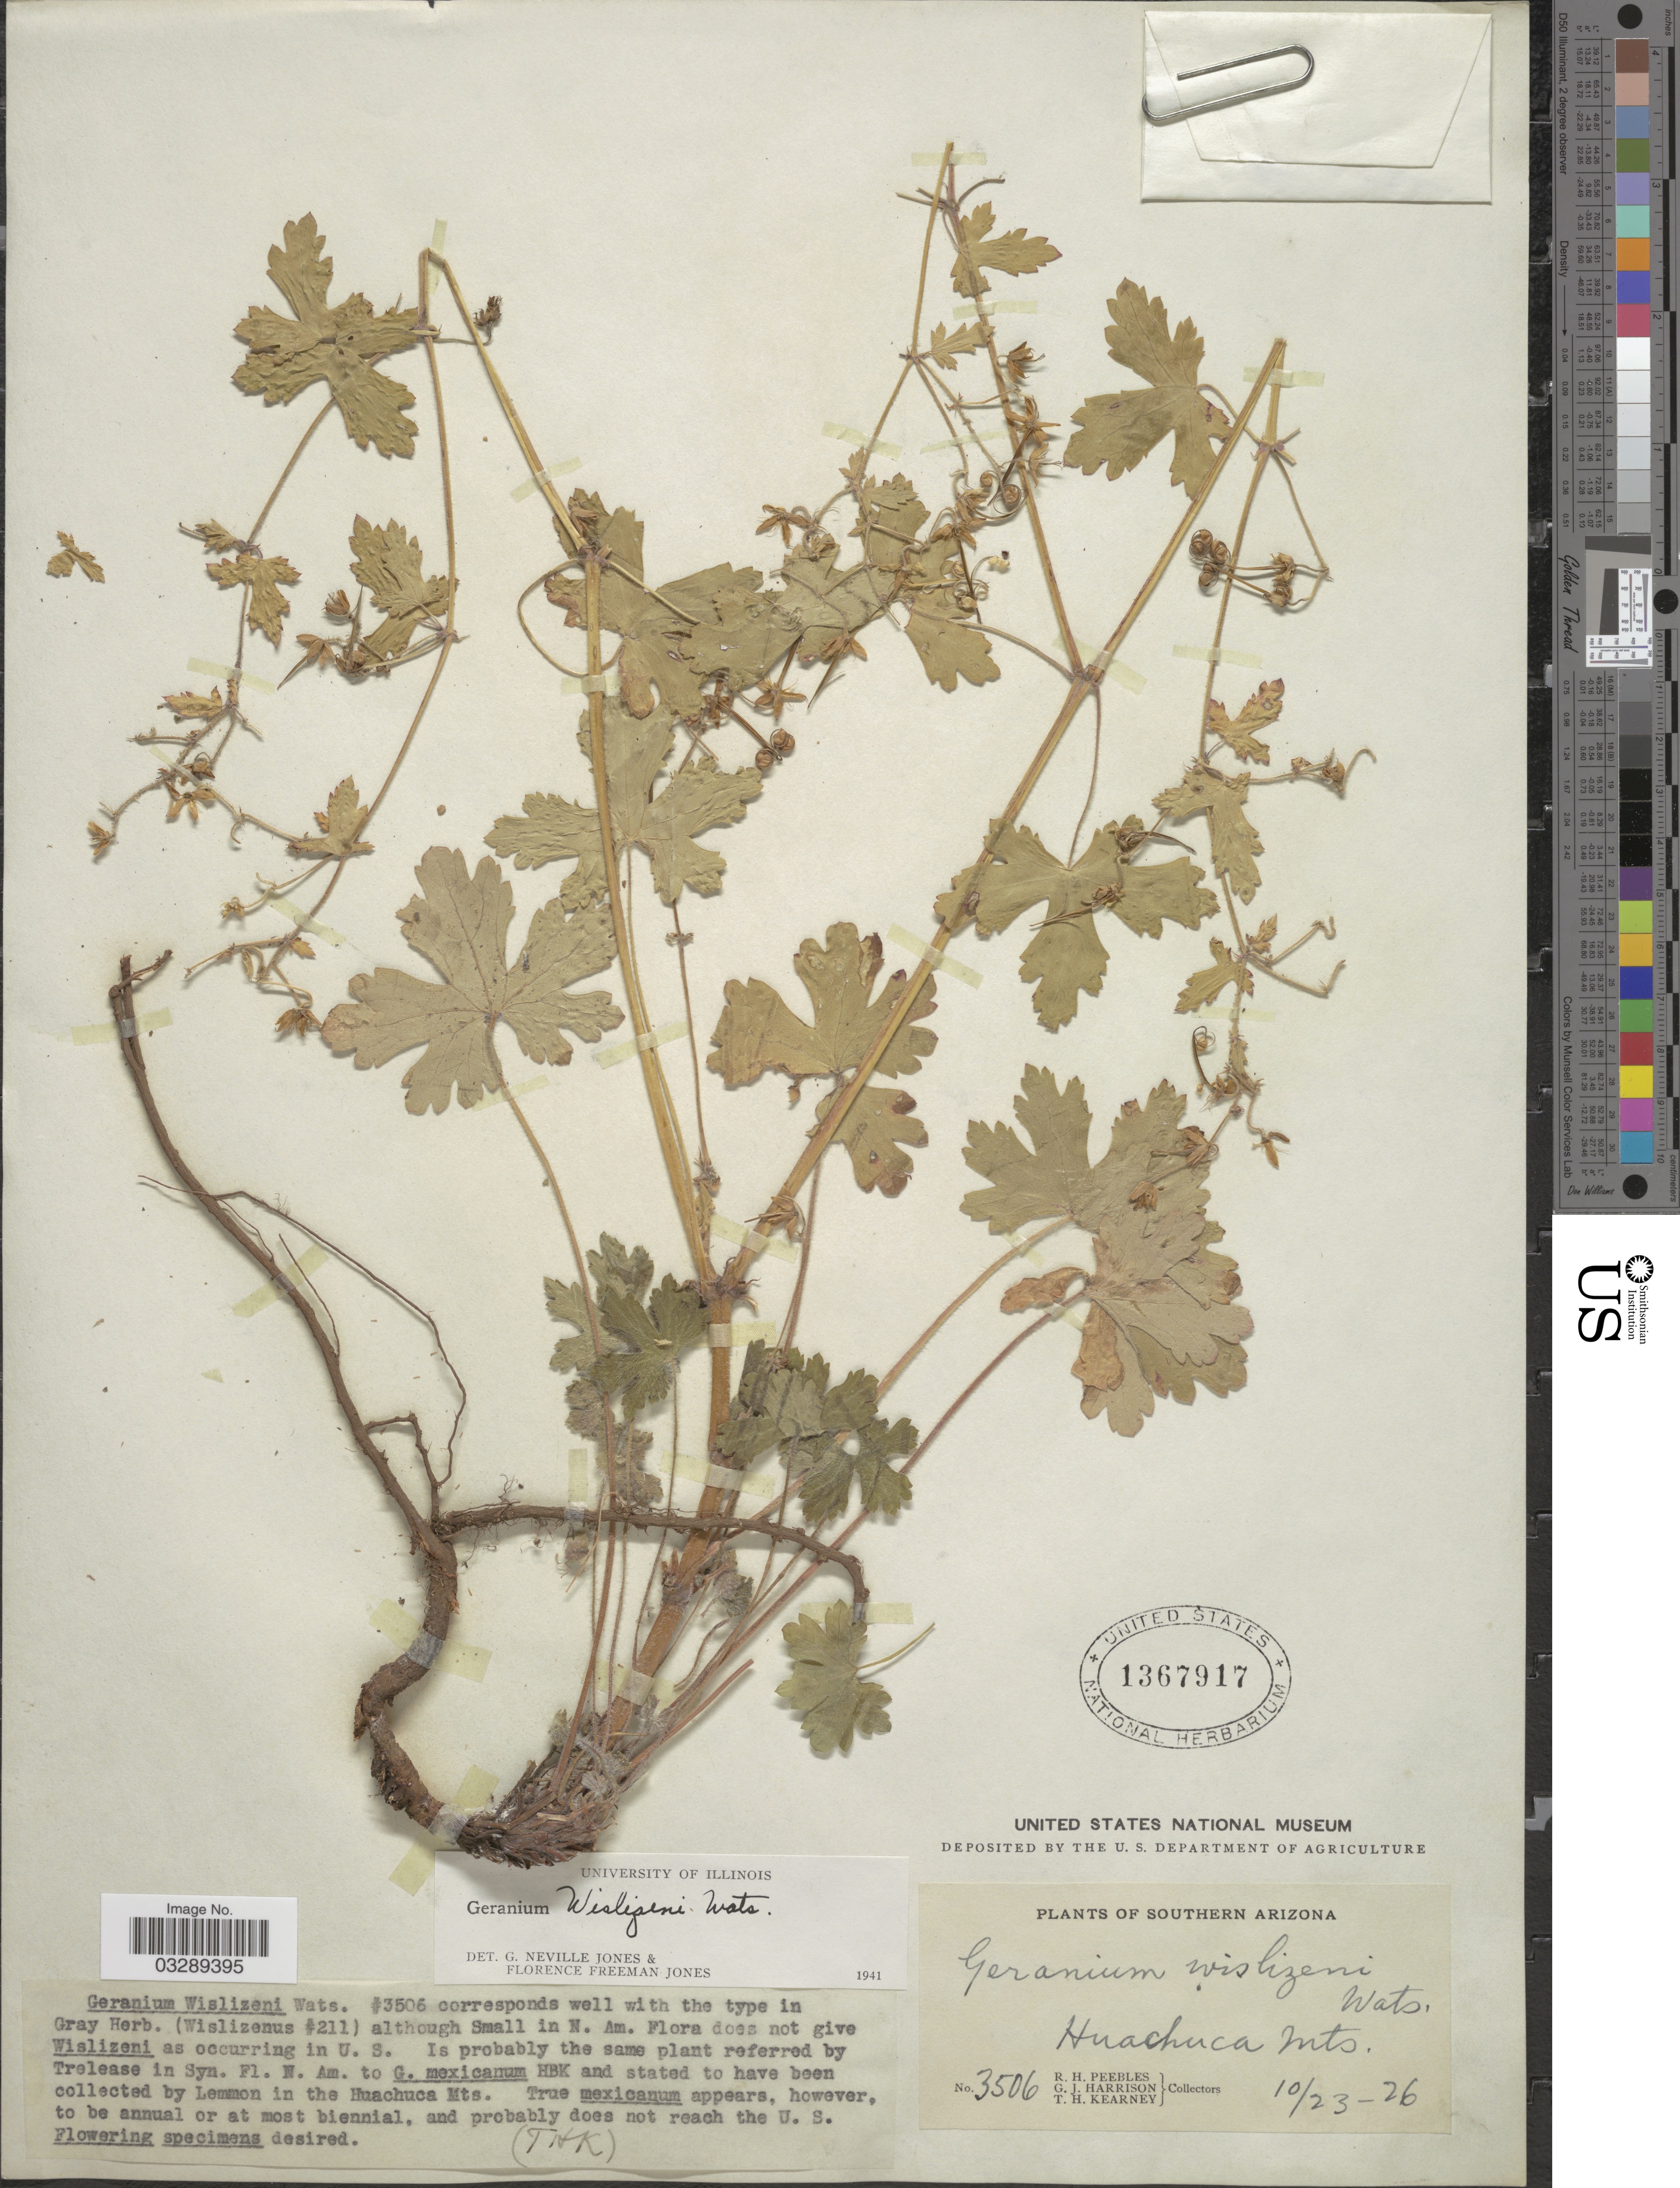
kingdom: Plantae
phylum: Tracheophyta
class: Magnoliopsida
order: Geraniales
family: Geraniaceae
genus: Geranium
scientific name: Geranium wislizeni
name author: S. Watson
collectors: R. H. Peebles, G. J. Harrison & T. H. Kearney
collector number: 3506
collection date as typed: Transcribed d/m/y: 23/10/26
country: United States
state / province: Arizona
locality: Southern Arizona, Huachuca Mts.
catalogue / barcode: US 1367917